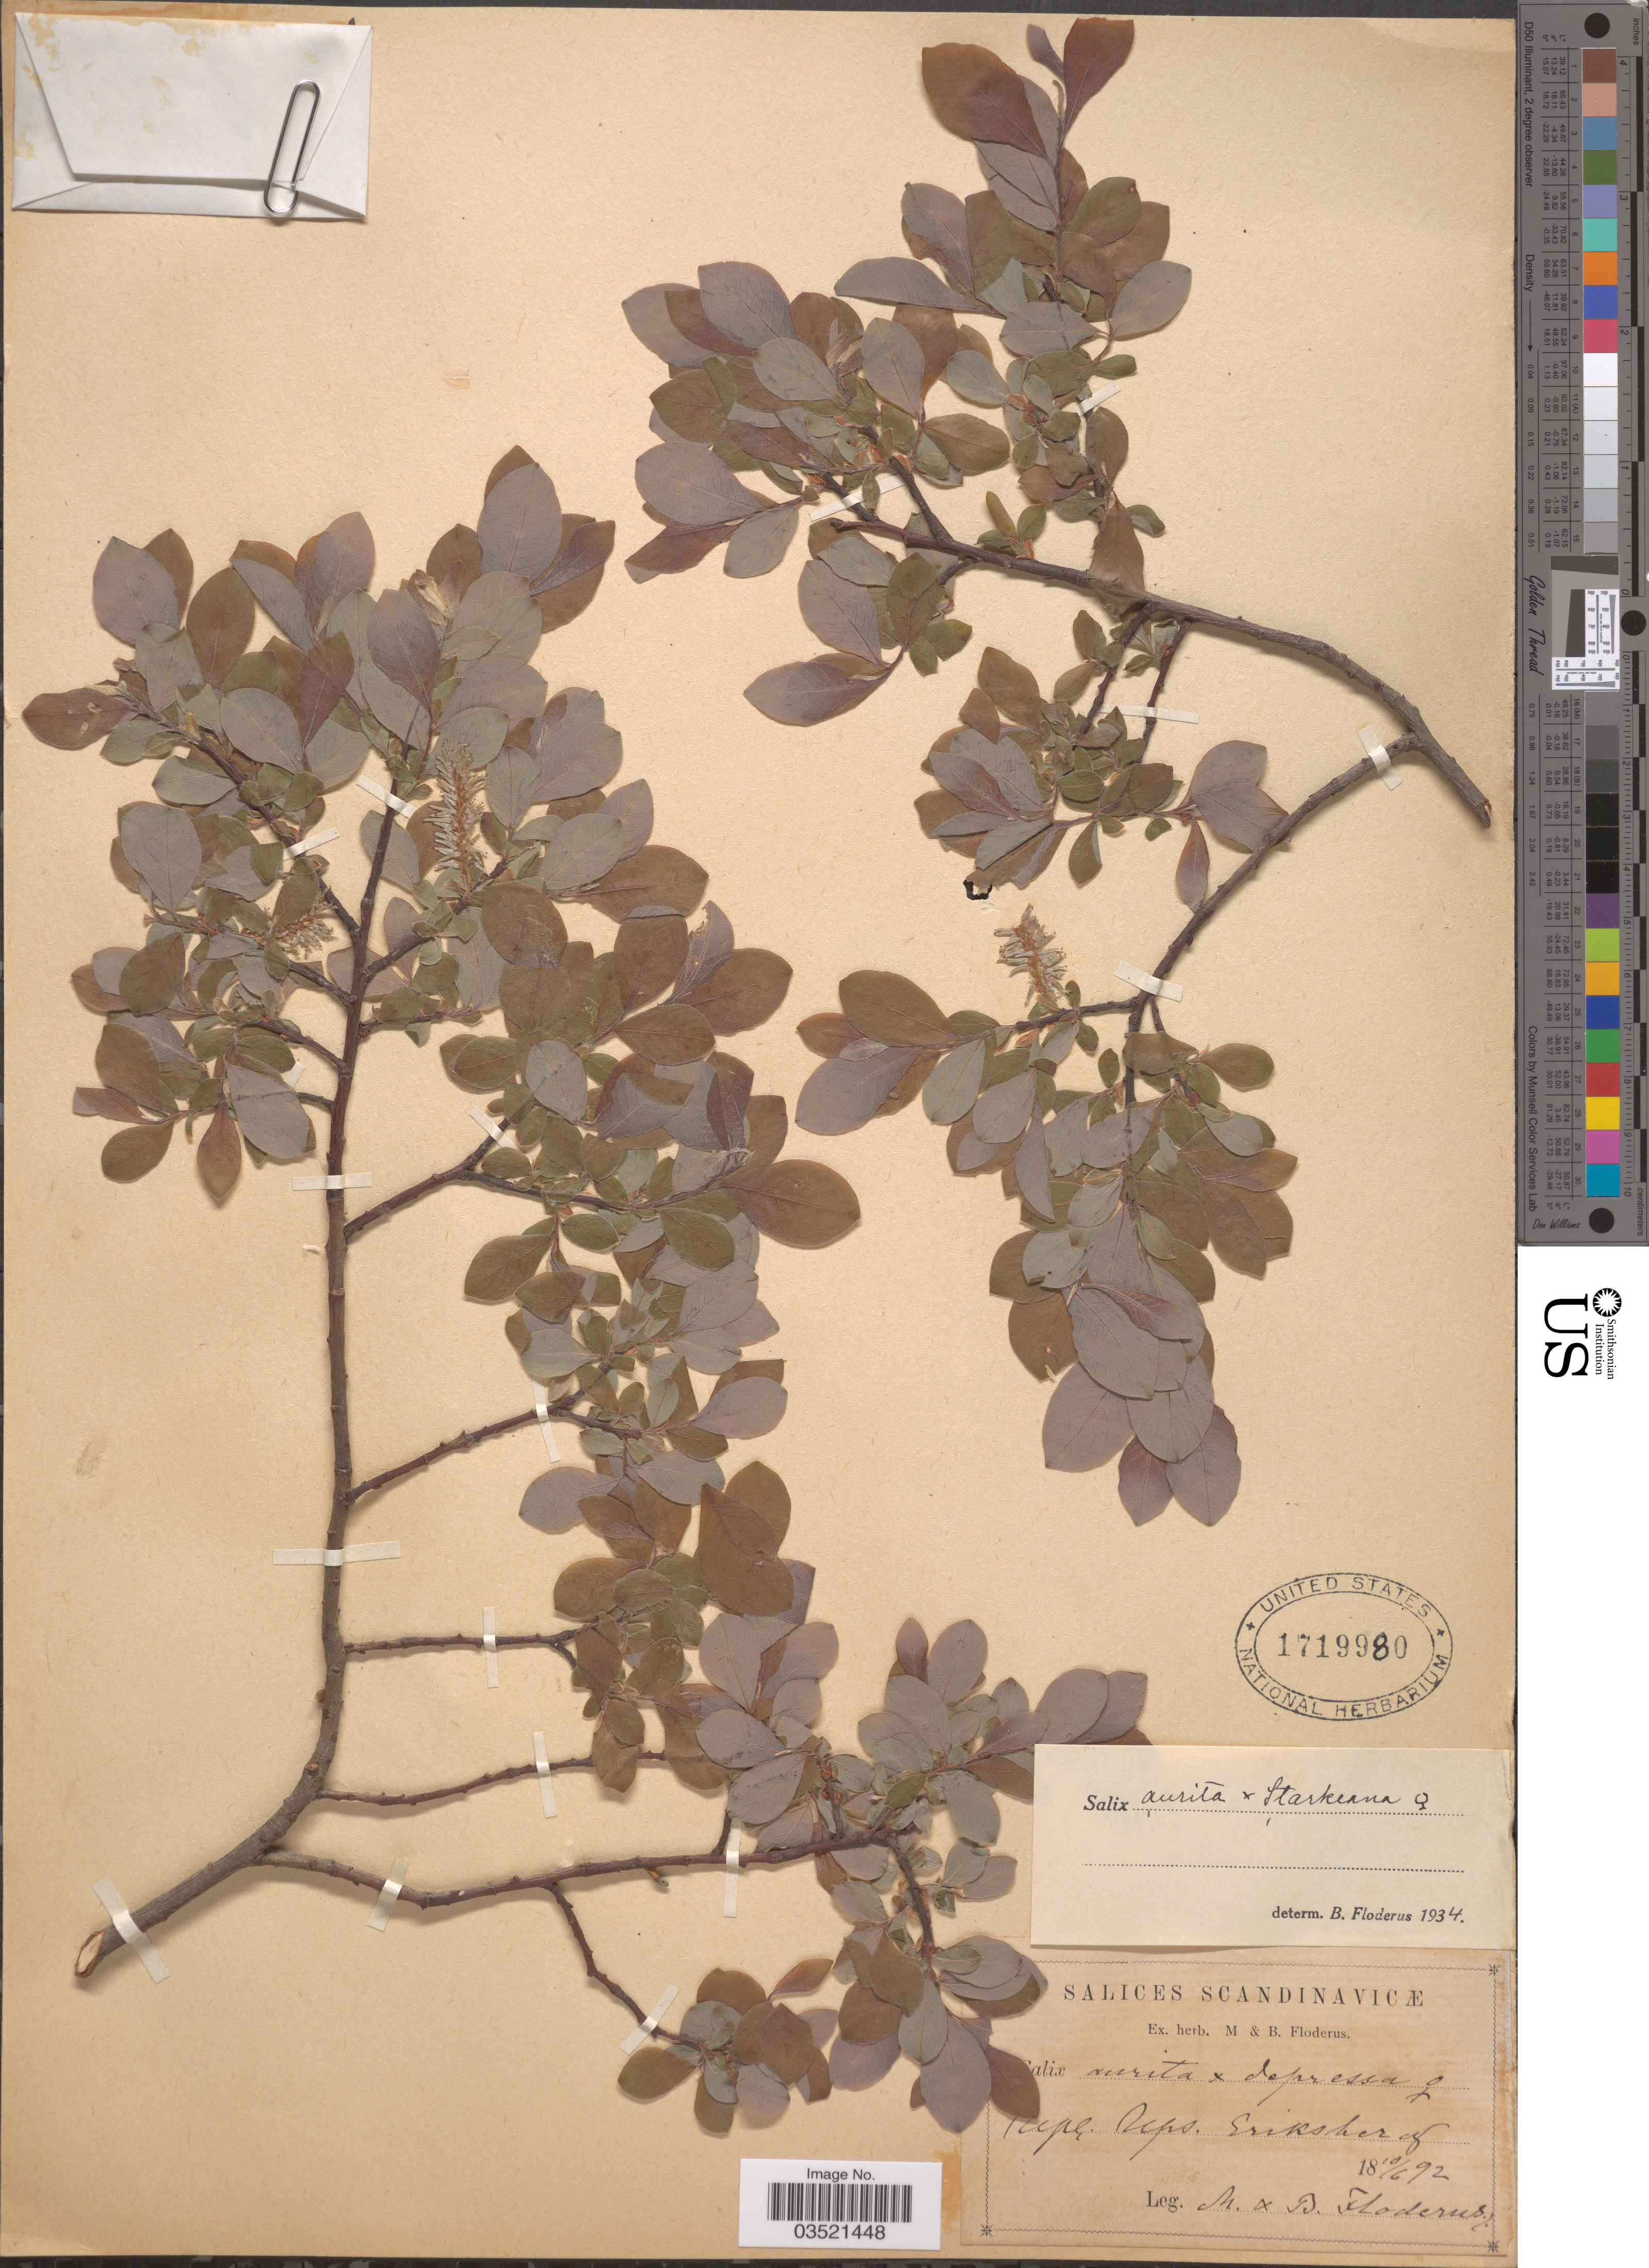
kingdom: Plantae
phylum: Tracheophyta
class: Magnoliopsida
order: Malpighiales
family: Salicaceae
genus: Salix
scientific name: Salix aurita x S. starkeana Willd.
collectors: M. Floderus & B. G. O. Floderus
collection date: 1892-06-10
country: Sweden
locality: Scandinavicæ. Upl. Ups. Eriksberg.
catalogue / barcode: US 1719980